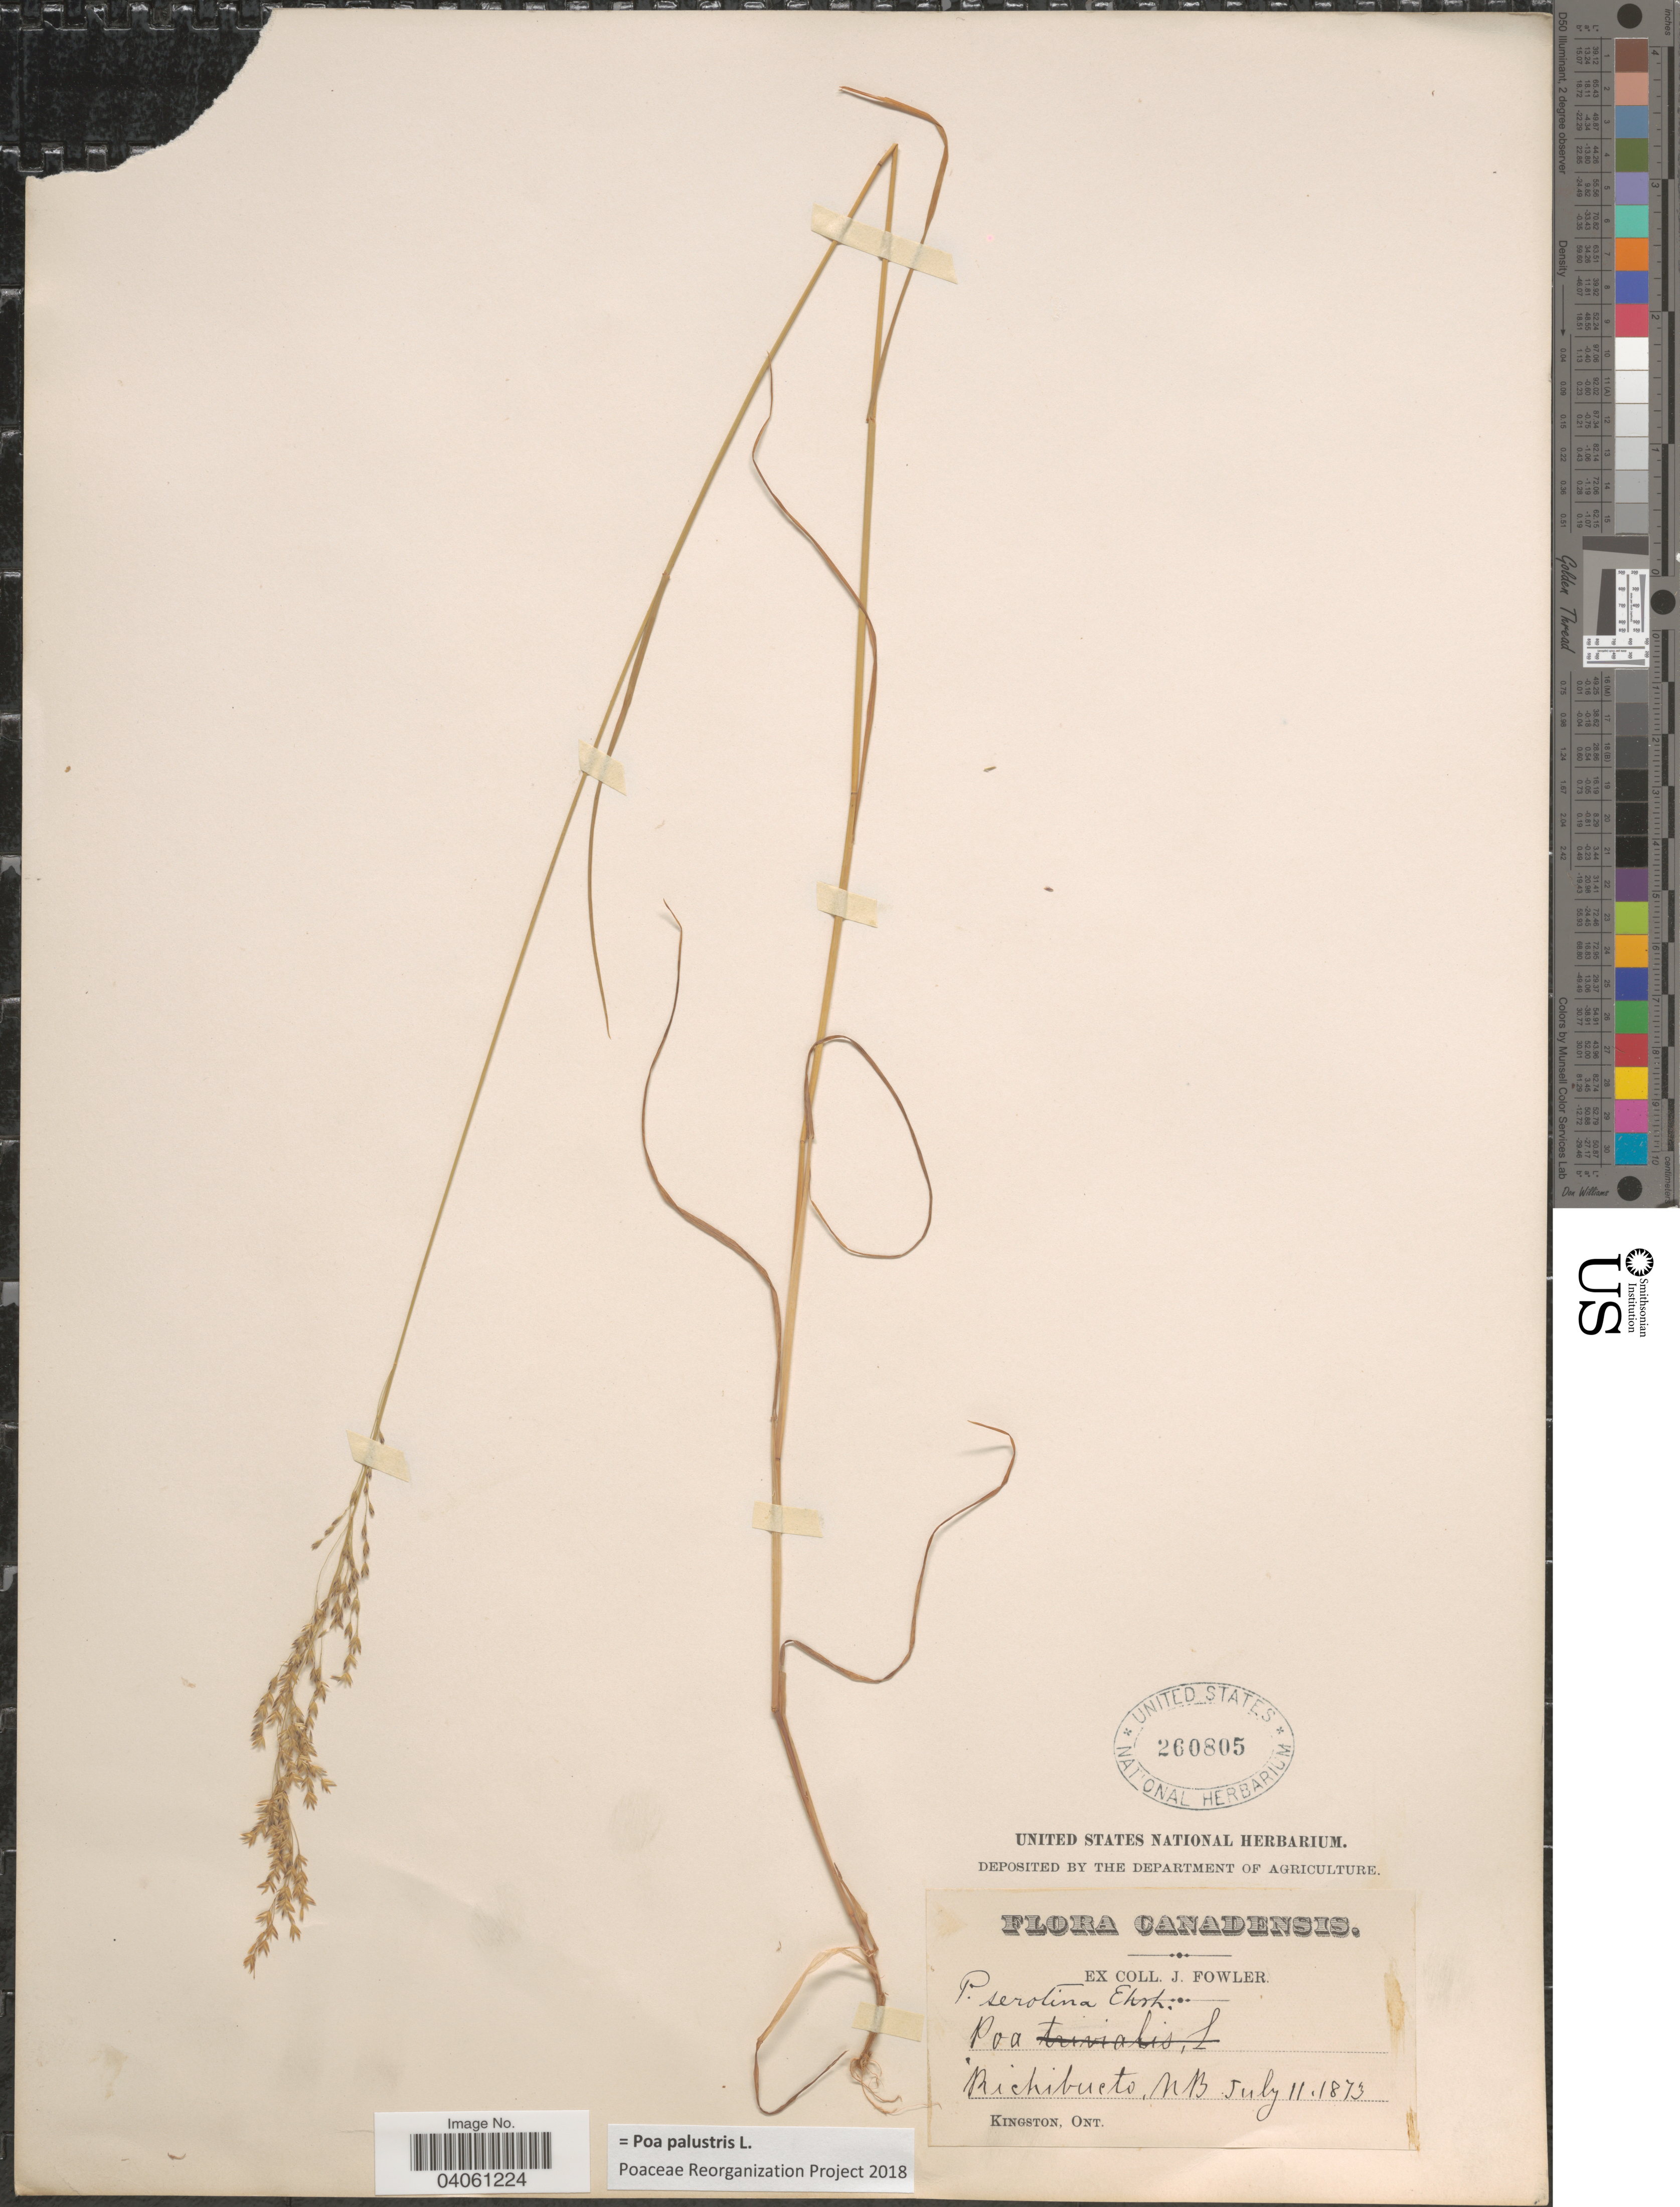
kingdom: Plantae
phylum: Tracheophyta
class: Liliopsida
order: Poales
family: Poaceae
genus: Poa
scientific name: Poa palustris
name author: L.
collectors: J. Fowler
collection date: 1873-07-11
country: Canada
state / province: New Brunswick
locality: Richibucto.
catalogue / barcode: US 260805